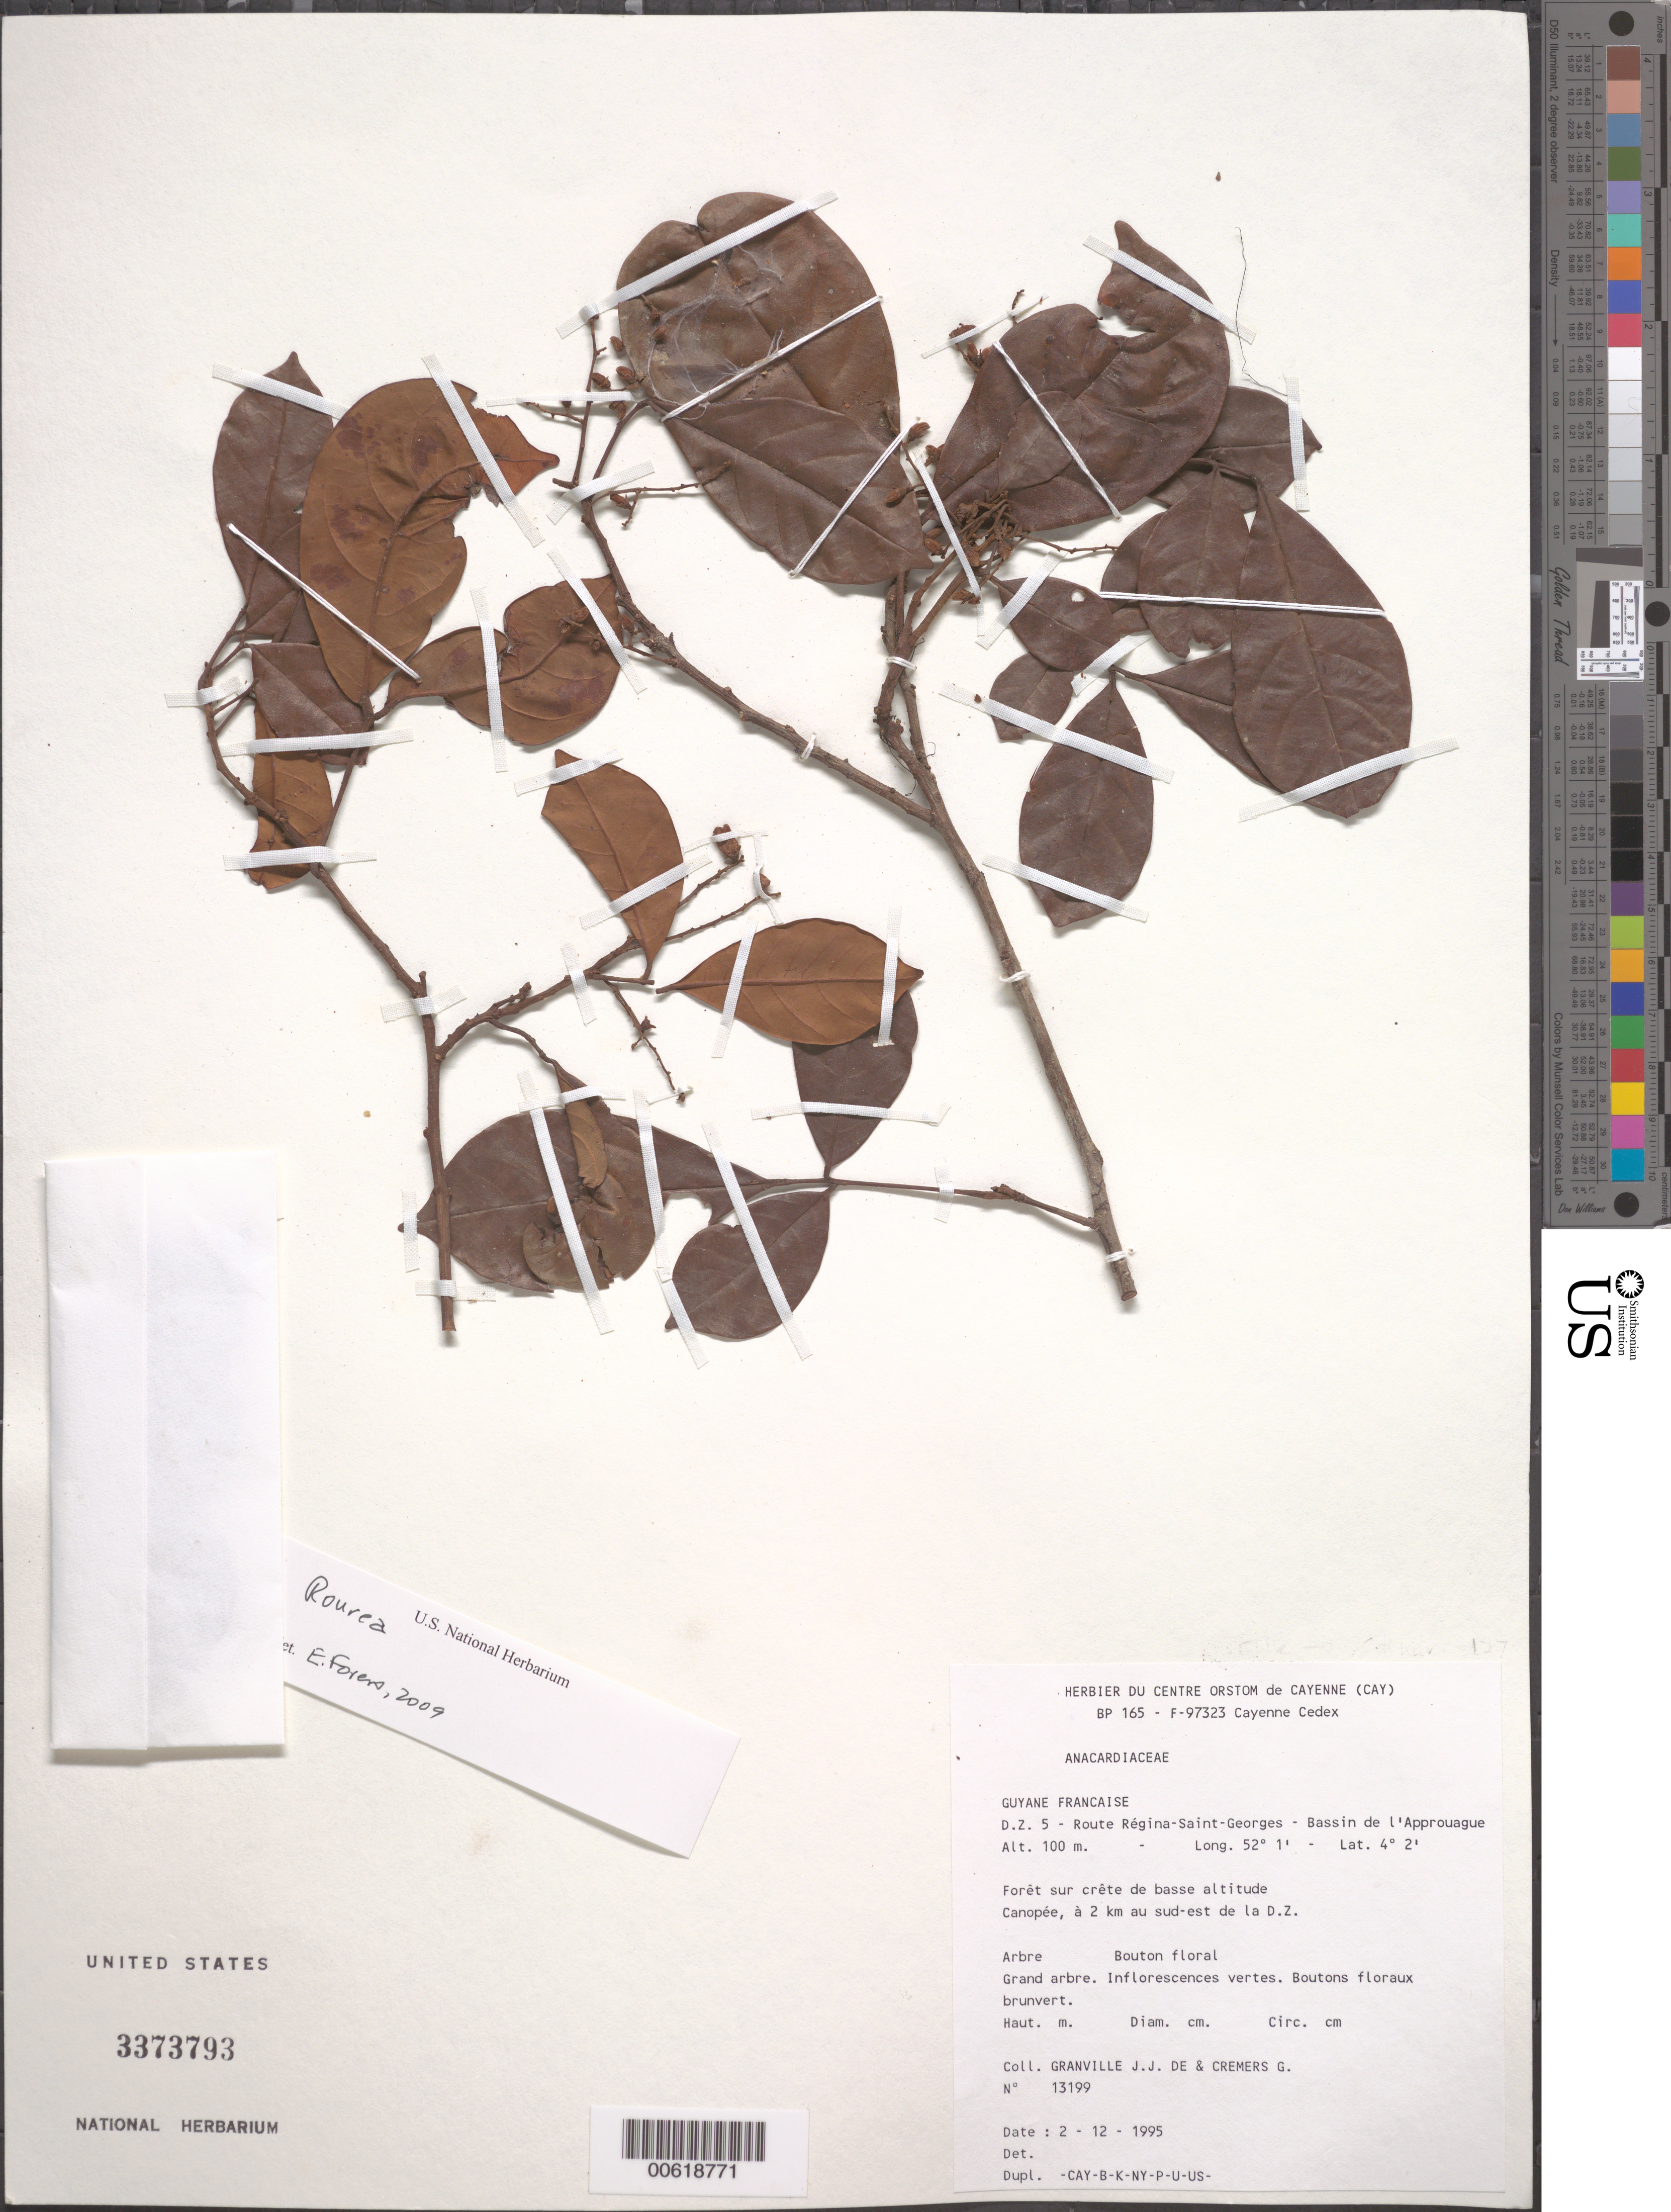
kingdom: Plantae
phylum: Tracheophyta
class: Magnoliopsida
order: Oxalidales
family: Connaraceae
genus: Rourea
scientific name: Rourea sp.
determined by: Forero, E.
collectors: J.-J. de Granville & G. Cremers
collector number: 13199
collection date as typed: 2-Dec-95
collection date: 1995-12-02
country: French Guiana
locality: Route Regina-Saint-Georges, D.Z. 5, Bassin de l'Approuague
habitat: Forêt sur crete de basse altitude. Canopée, 2 km au sud-est de la D.Z.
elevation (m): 100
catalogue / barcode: US 3373793